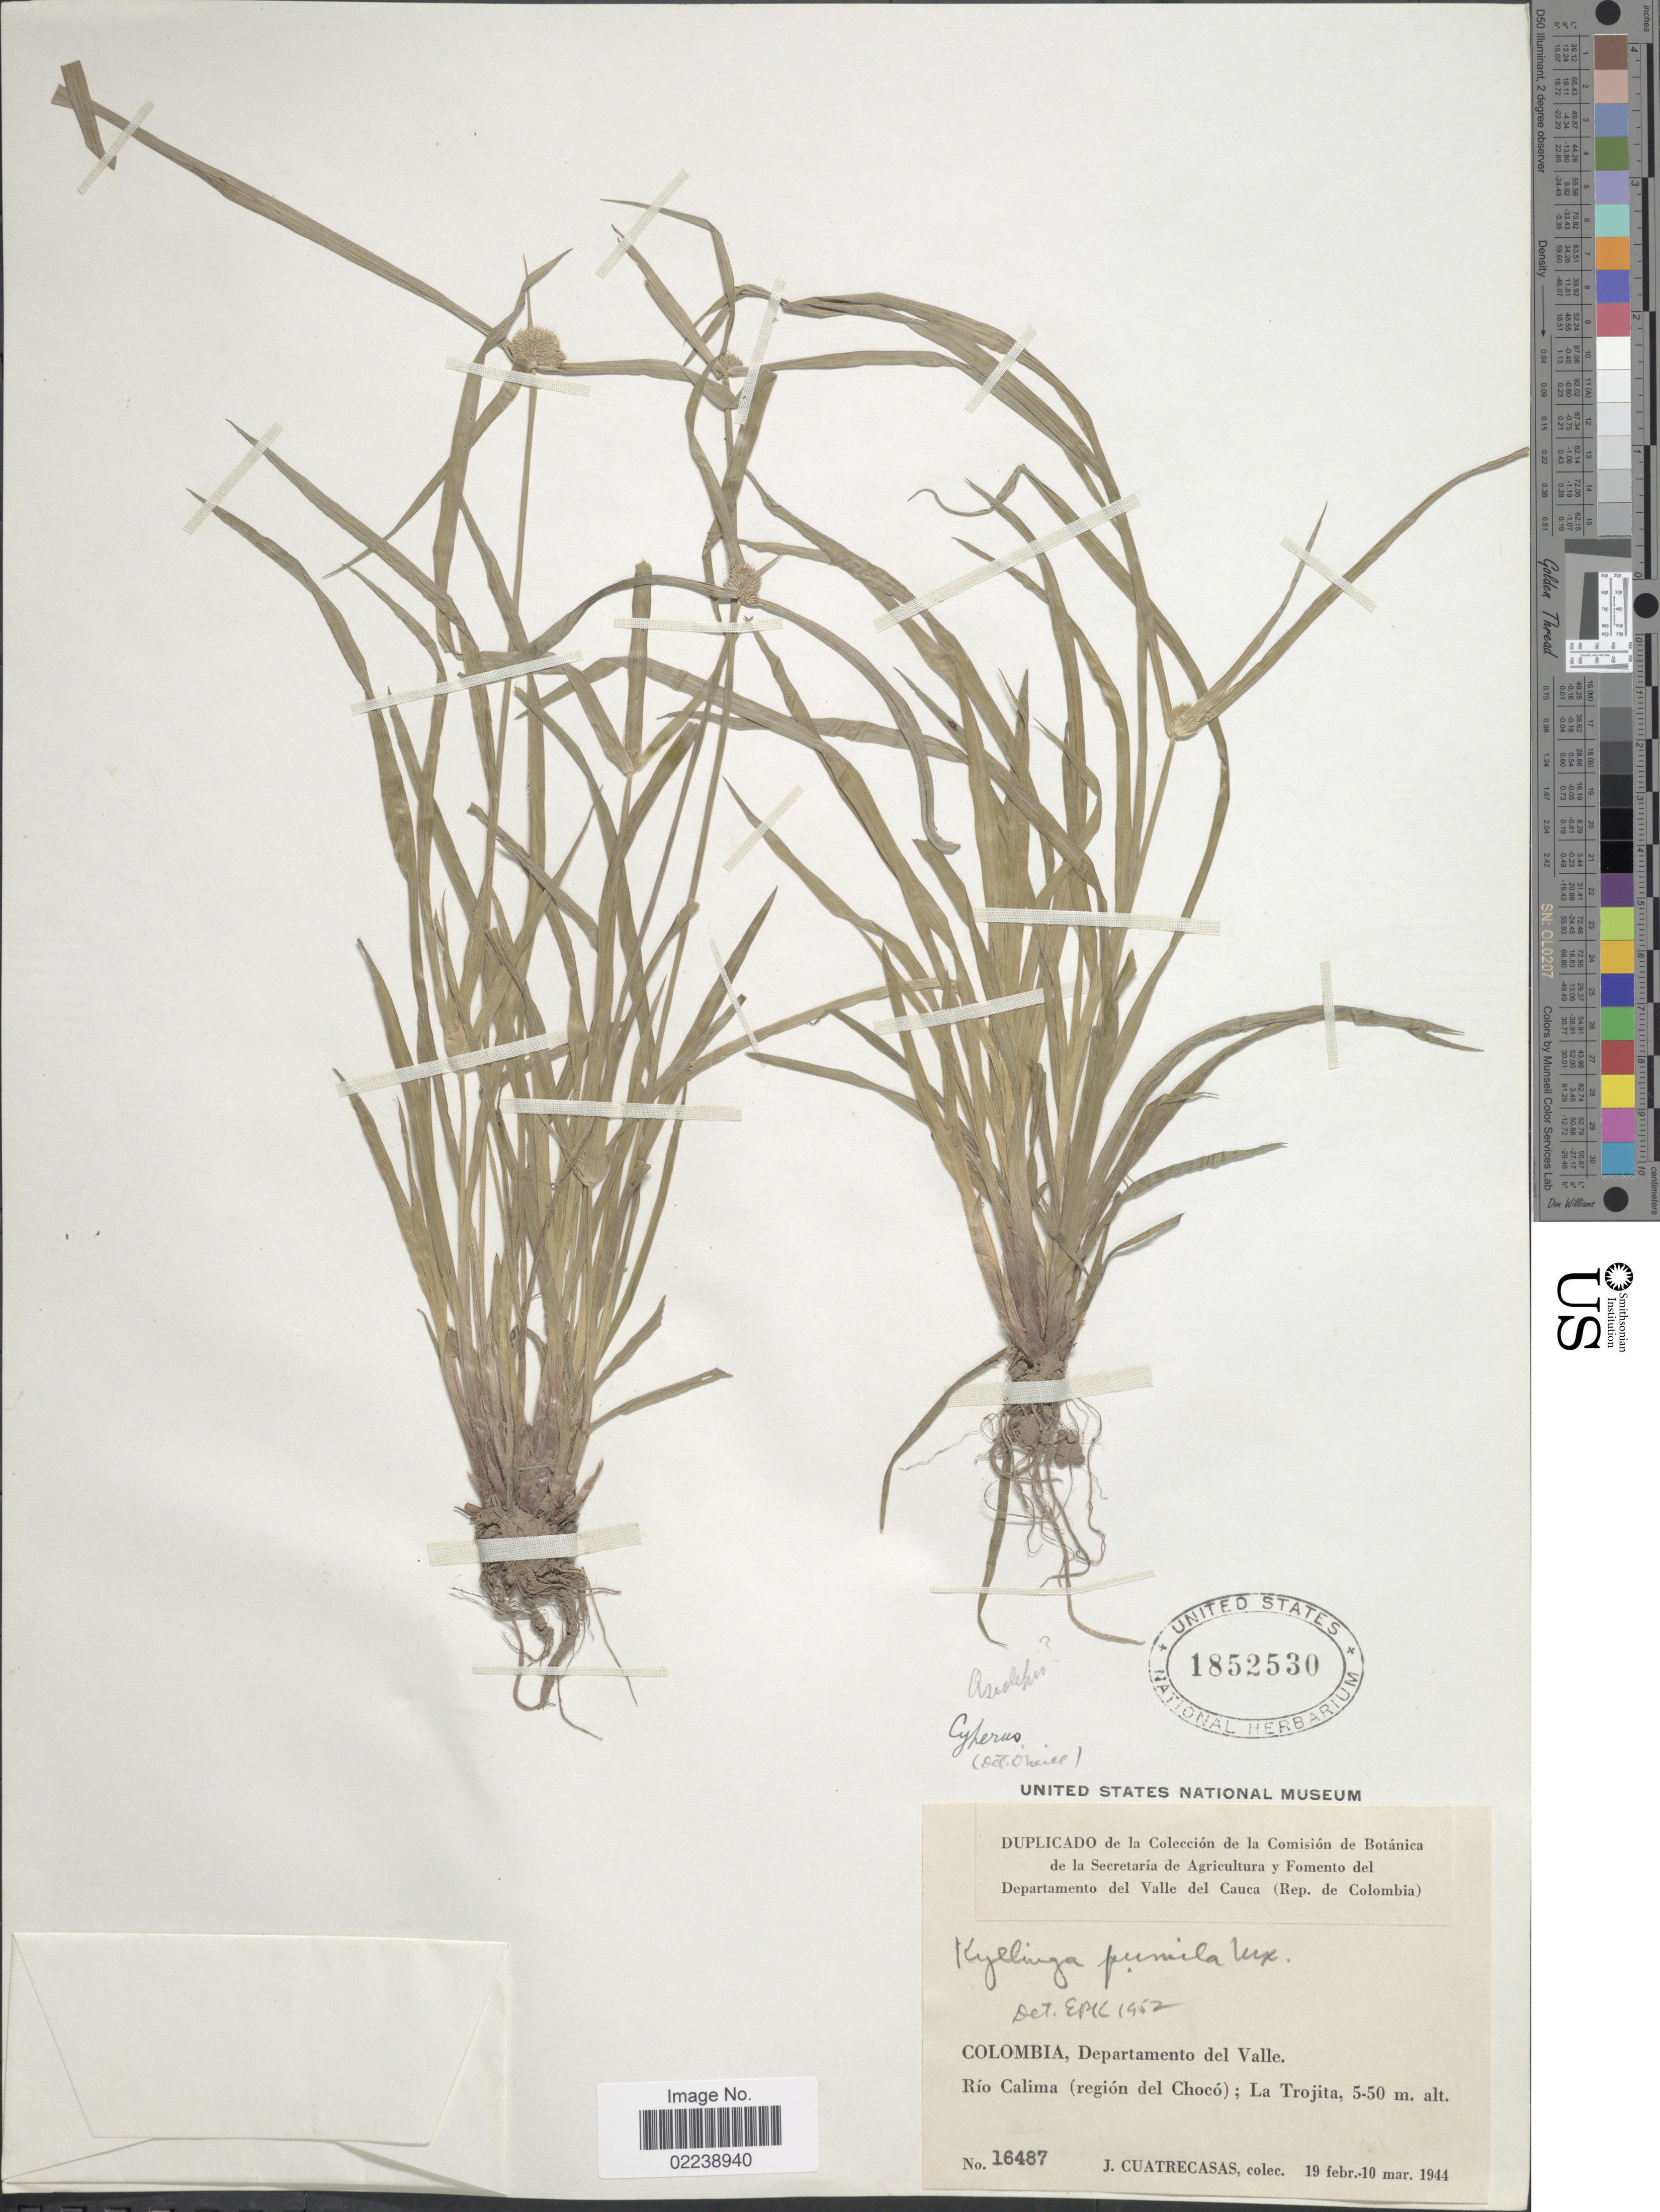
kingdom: Plantae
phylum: Tracheophyta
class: Liliopsida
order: Poales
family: Cyperaceae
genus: Cyperus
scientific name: Cyperus hortensis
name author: (Salzm. ex Steud.) Dorr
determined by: Strong, M. T., (US), Smithsonian Institution - National Museum of Natural History (UNITED STATES)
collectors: J. Cuatrecasas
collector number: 16487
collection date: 1944-02-19/1944-03-10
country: Colombia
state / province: Valle del Cauca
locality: Departamento del Valle, Rio Calima (region del Choco), La Trojita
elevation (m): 5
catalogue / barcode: US 1852530